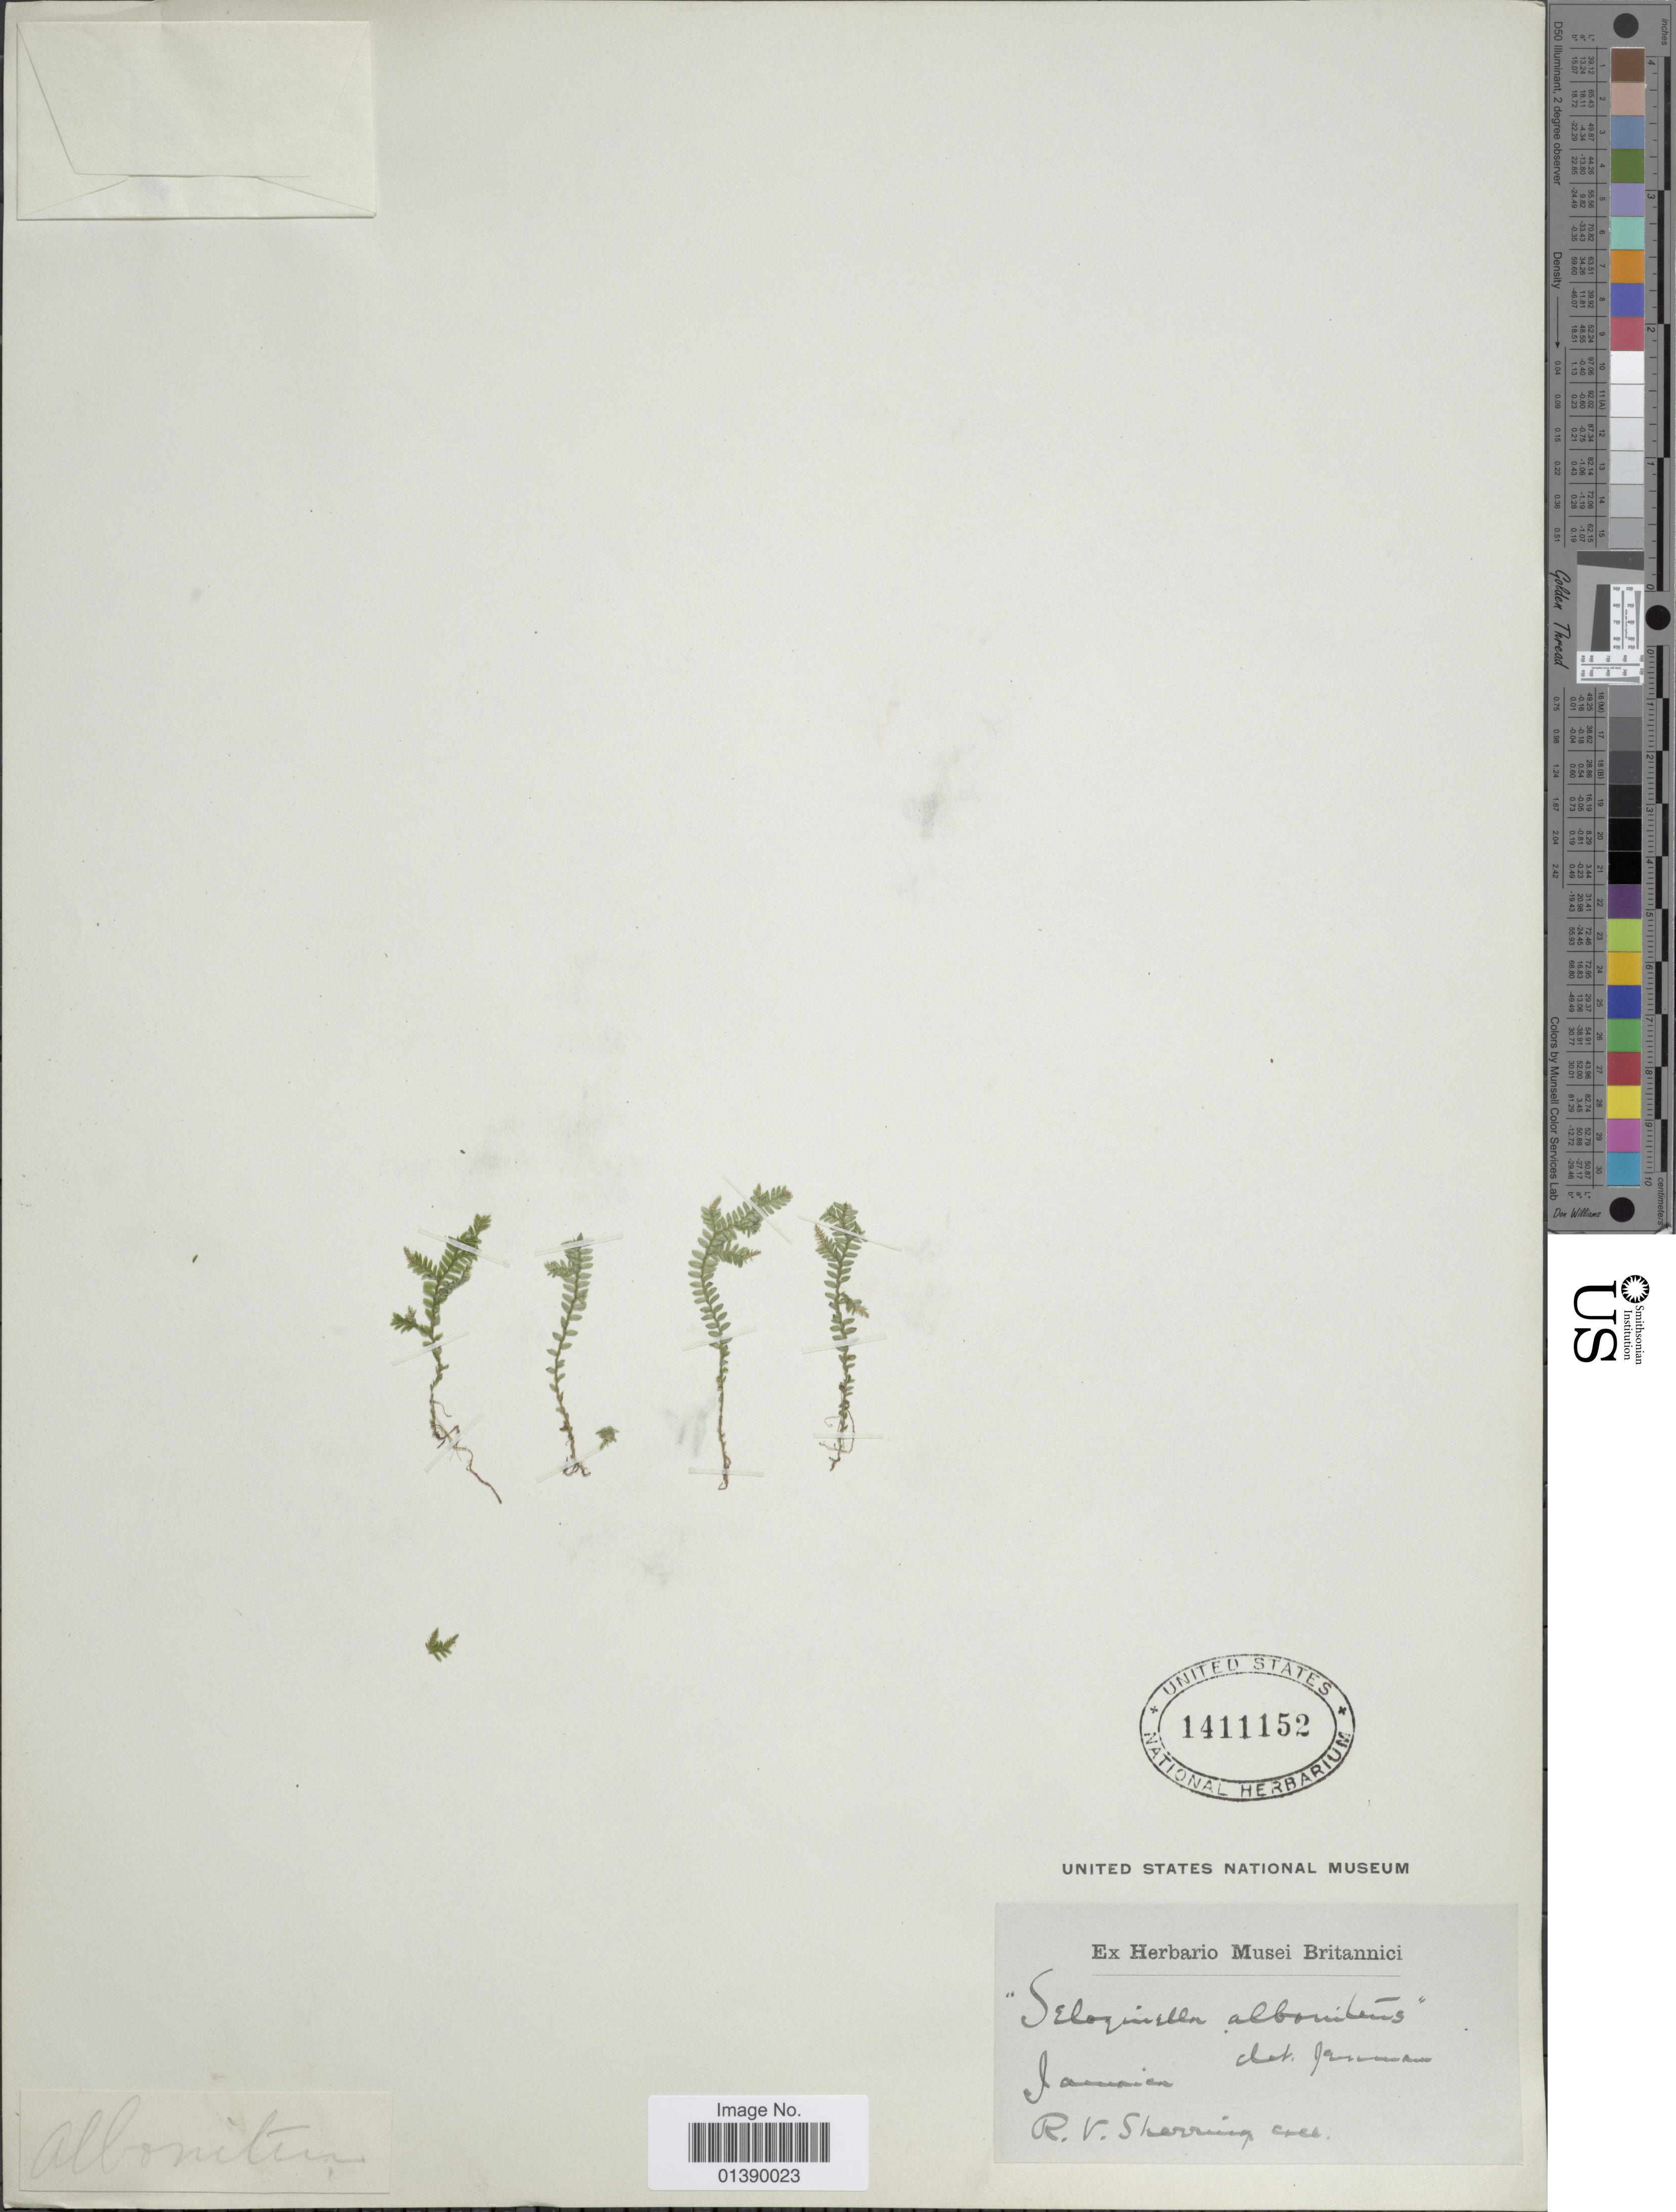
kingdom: Plantae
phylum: Tracheophyta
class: Lycopodiopsida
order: Selaginellales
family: Selaginellaceae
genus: Selaginella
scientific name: Selaginella tenella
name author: (P. Beauv.) Spring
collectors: R. Sherring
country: Jamaica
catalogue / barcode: US 1411152